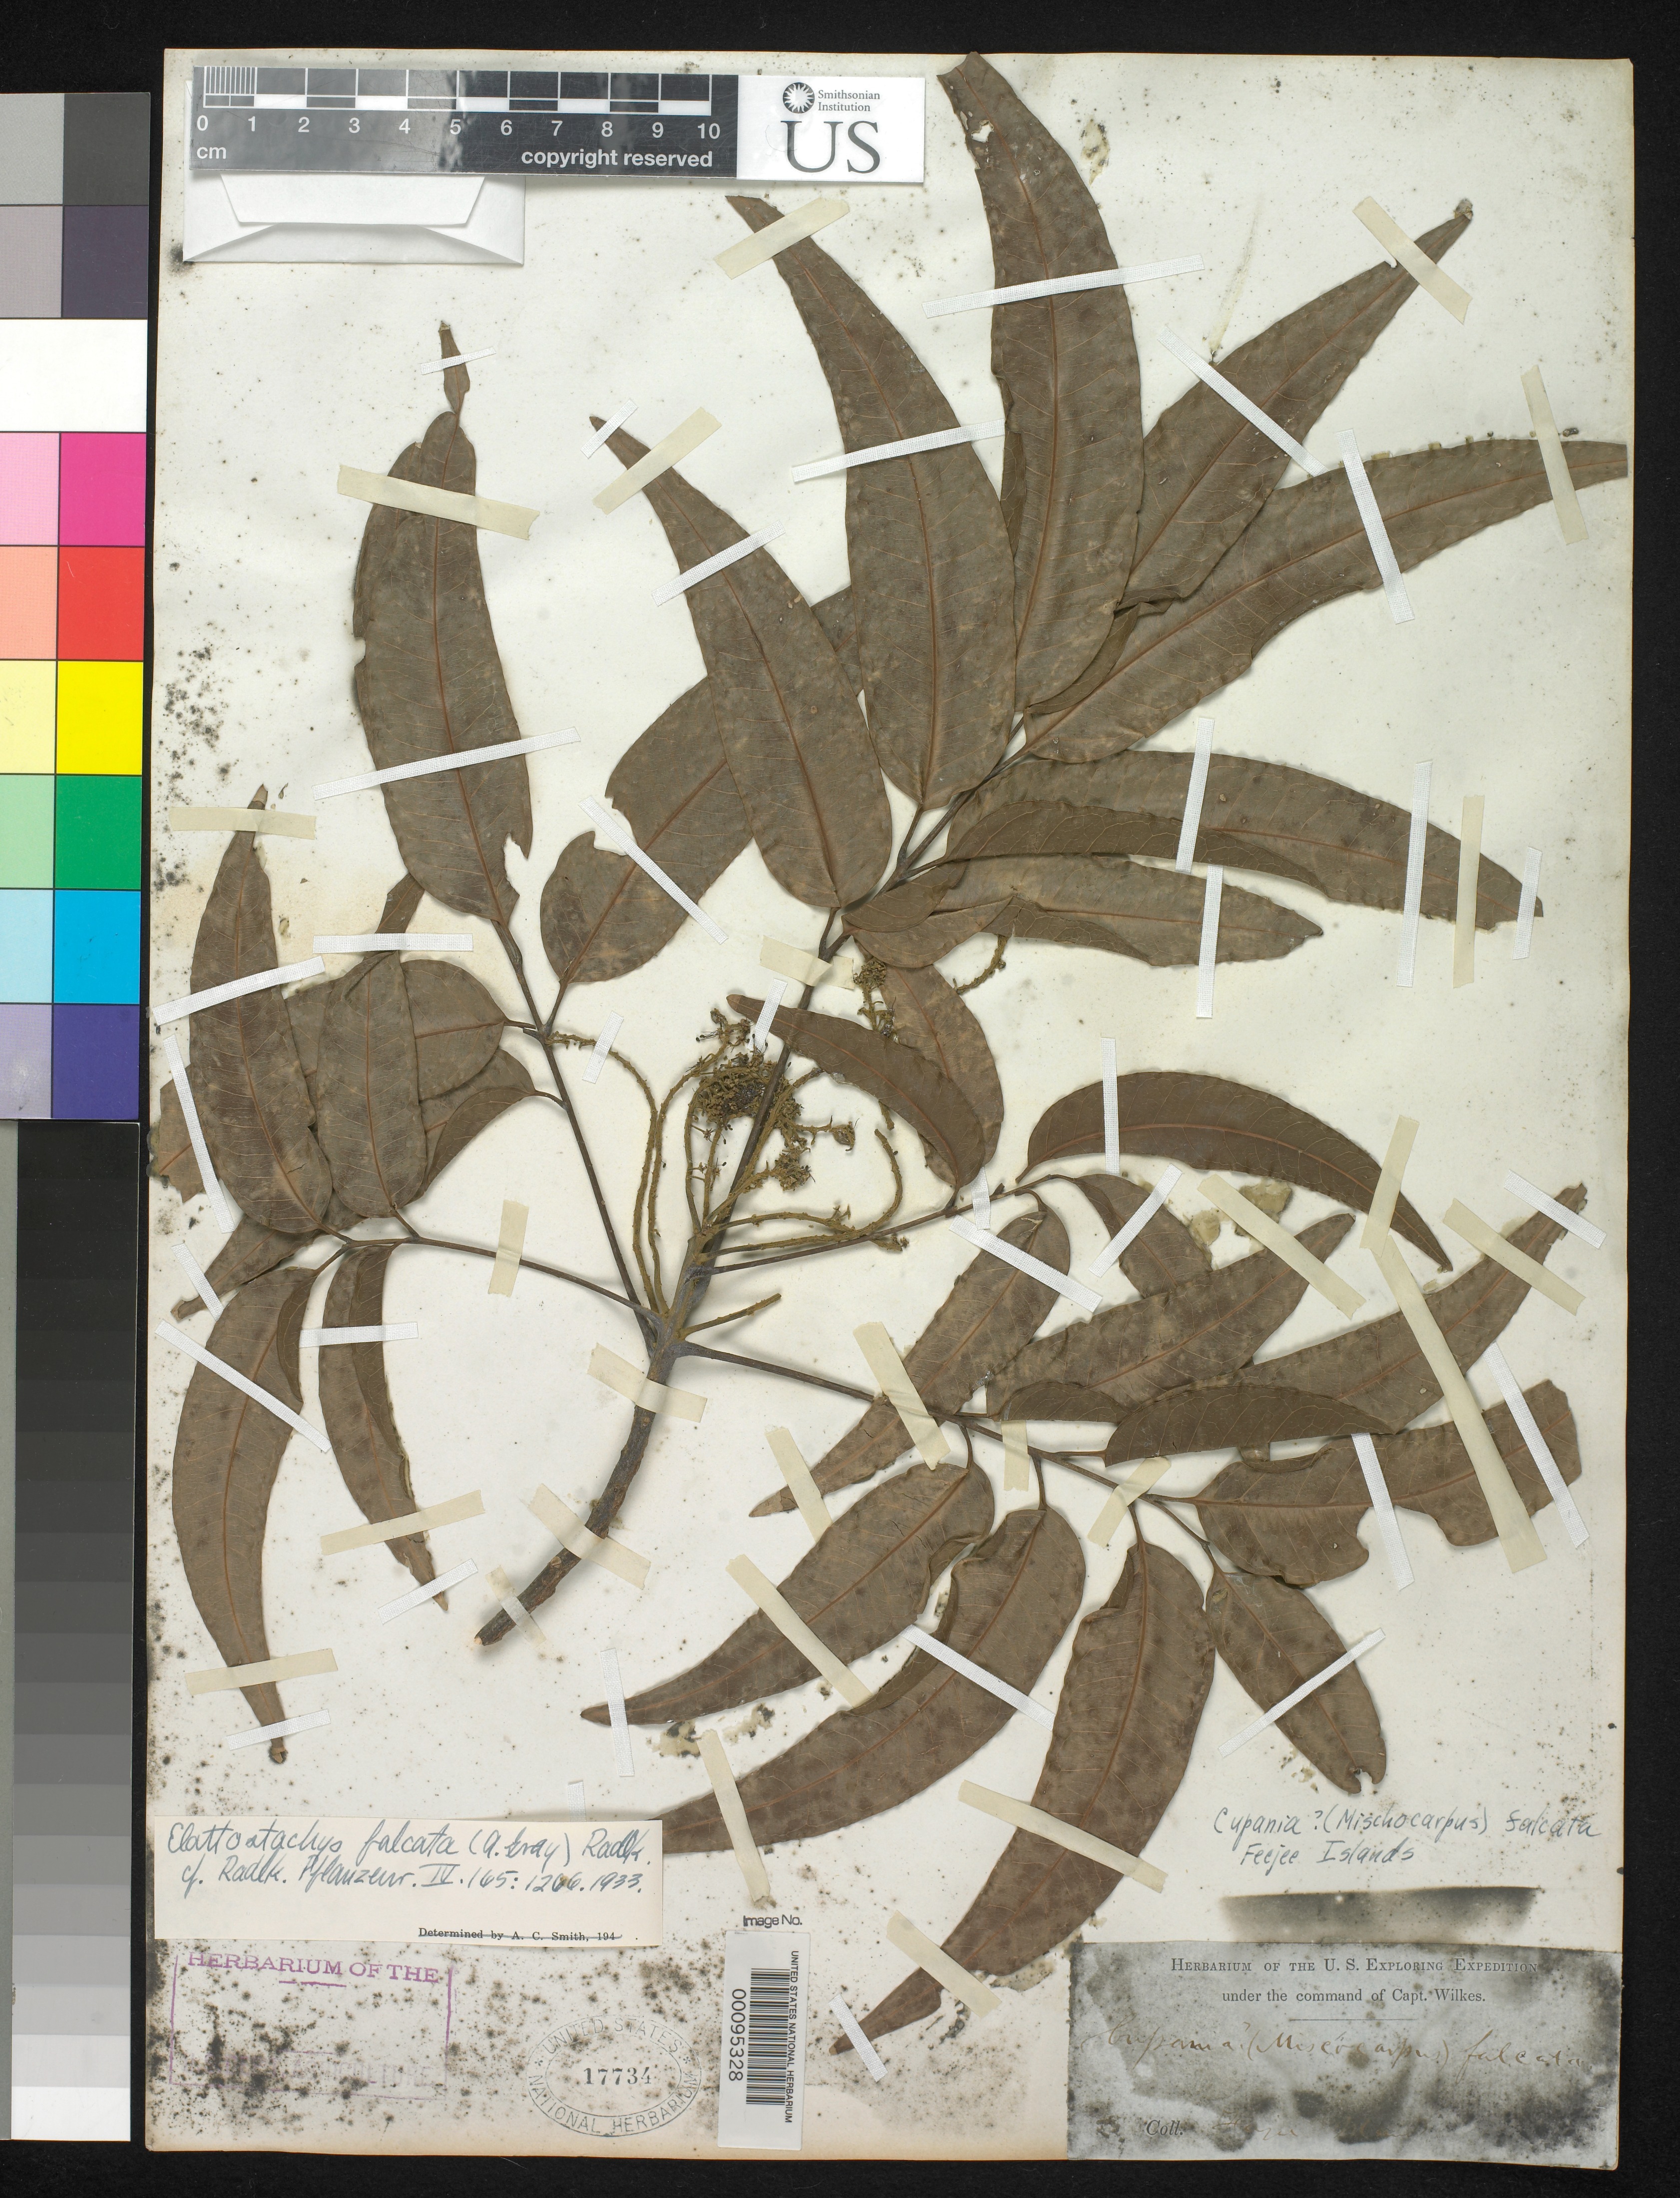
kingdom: Plantae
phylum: Tracheophyta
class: Magnoliopsida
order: Sapindales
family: Sapindaceae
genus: Cupania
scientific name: Cupania falcata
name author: A. Gray in Wilkes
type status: Syntype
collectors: Wilkes Explor. Exped.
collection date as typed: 1838 to -- --- 1842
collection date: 1838/1842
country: Fiji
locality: Ovalau and Somu-somee.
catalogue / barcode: US 17734